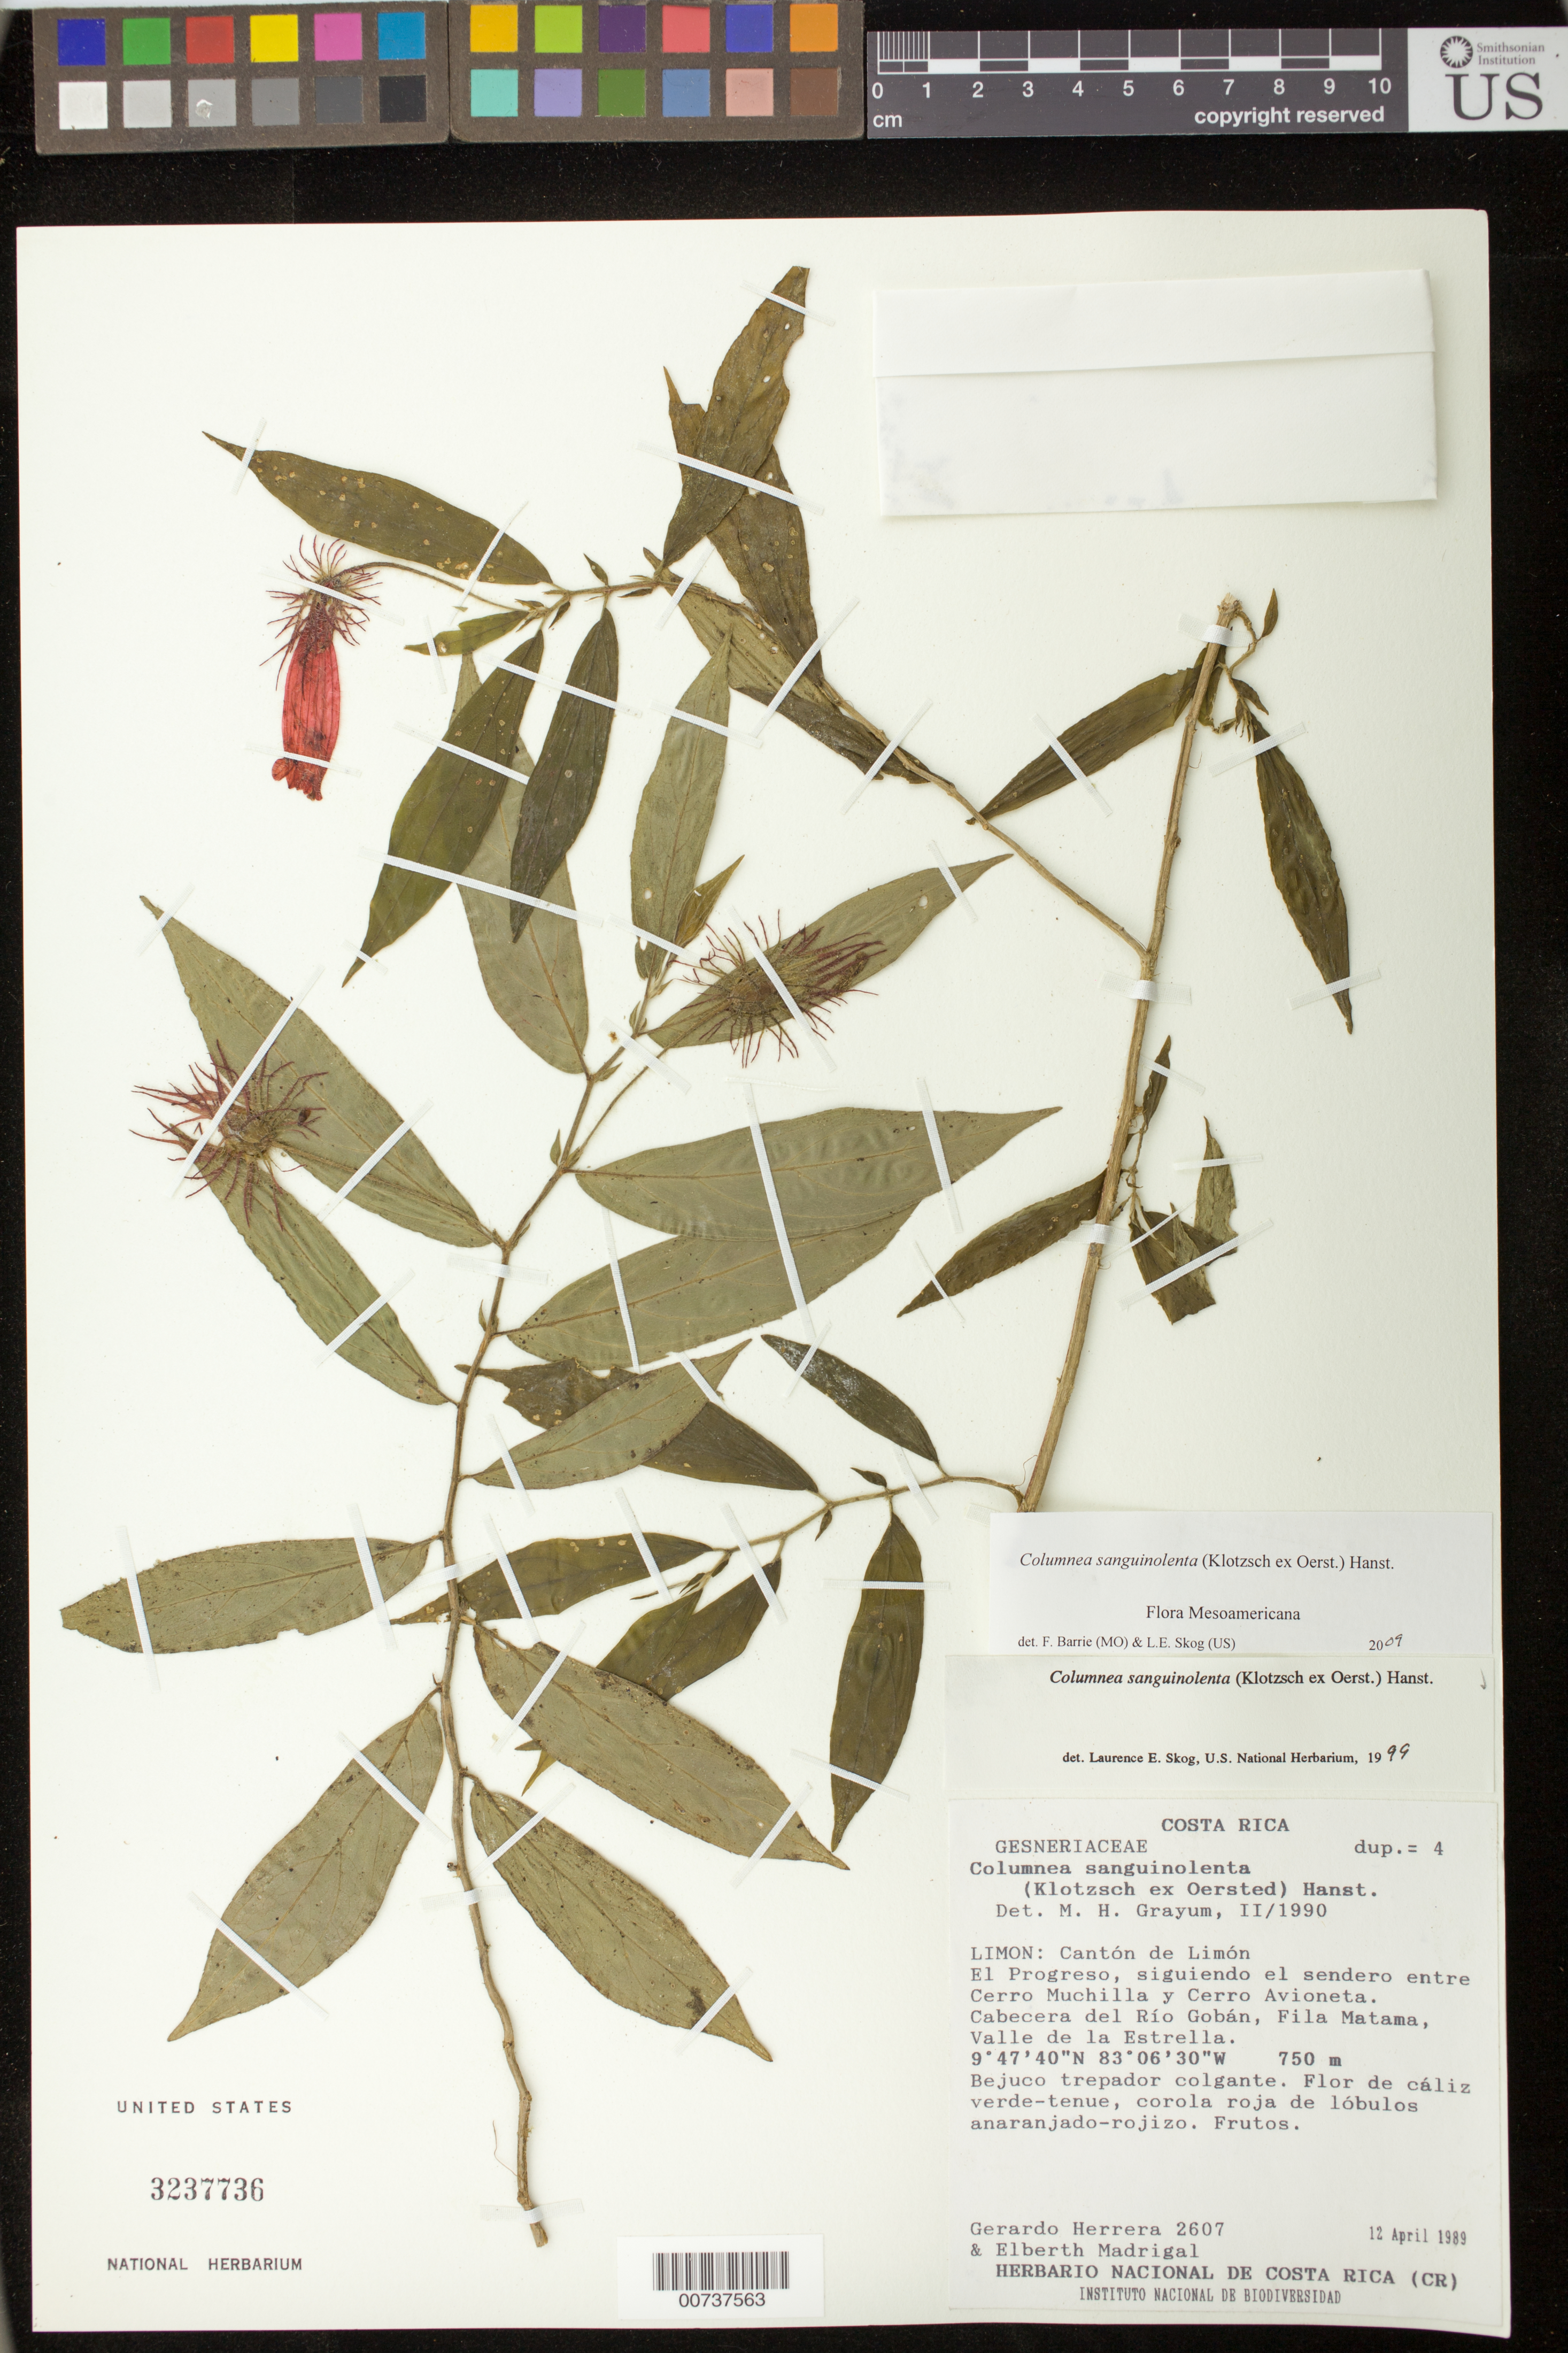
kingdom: Plantae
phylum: Tracheophyta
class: Magnoliopsida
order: Lamiales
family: Gesneriaceae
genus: Columnea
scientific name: Columnea sanguinolenta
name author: (Klotzsch ex Oerst.) Hanst.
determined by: Skog, Laurence E.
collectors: G. Herrera & E. Madrigal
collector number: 2607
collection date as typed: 12 Apr 1989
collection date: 1989-04-12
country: Costa Rica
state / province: Limón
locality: Cantón de Limón, El Progreso, siguiendo el sendero entre Cerro Muchilla y Cerro Avioneta, Cabecera del Río Gobán, Fila Matama, Valle de la Estrella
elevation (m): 750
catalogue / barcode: US 3237736